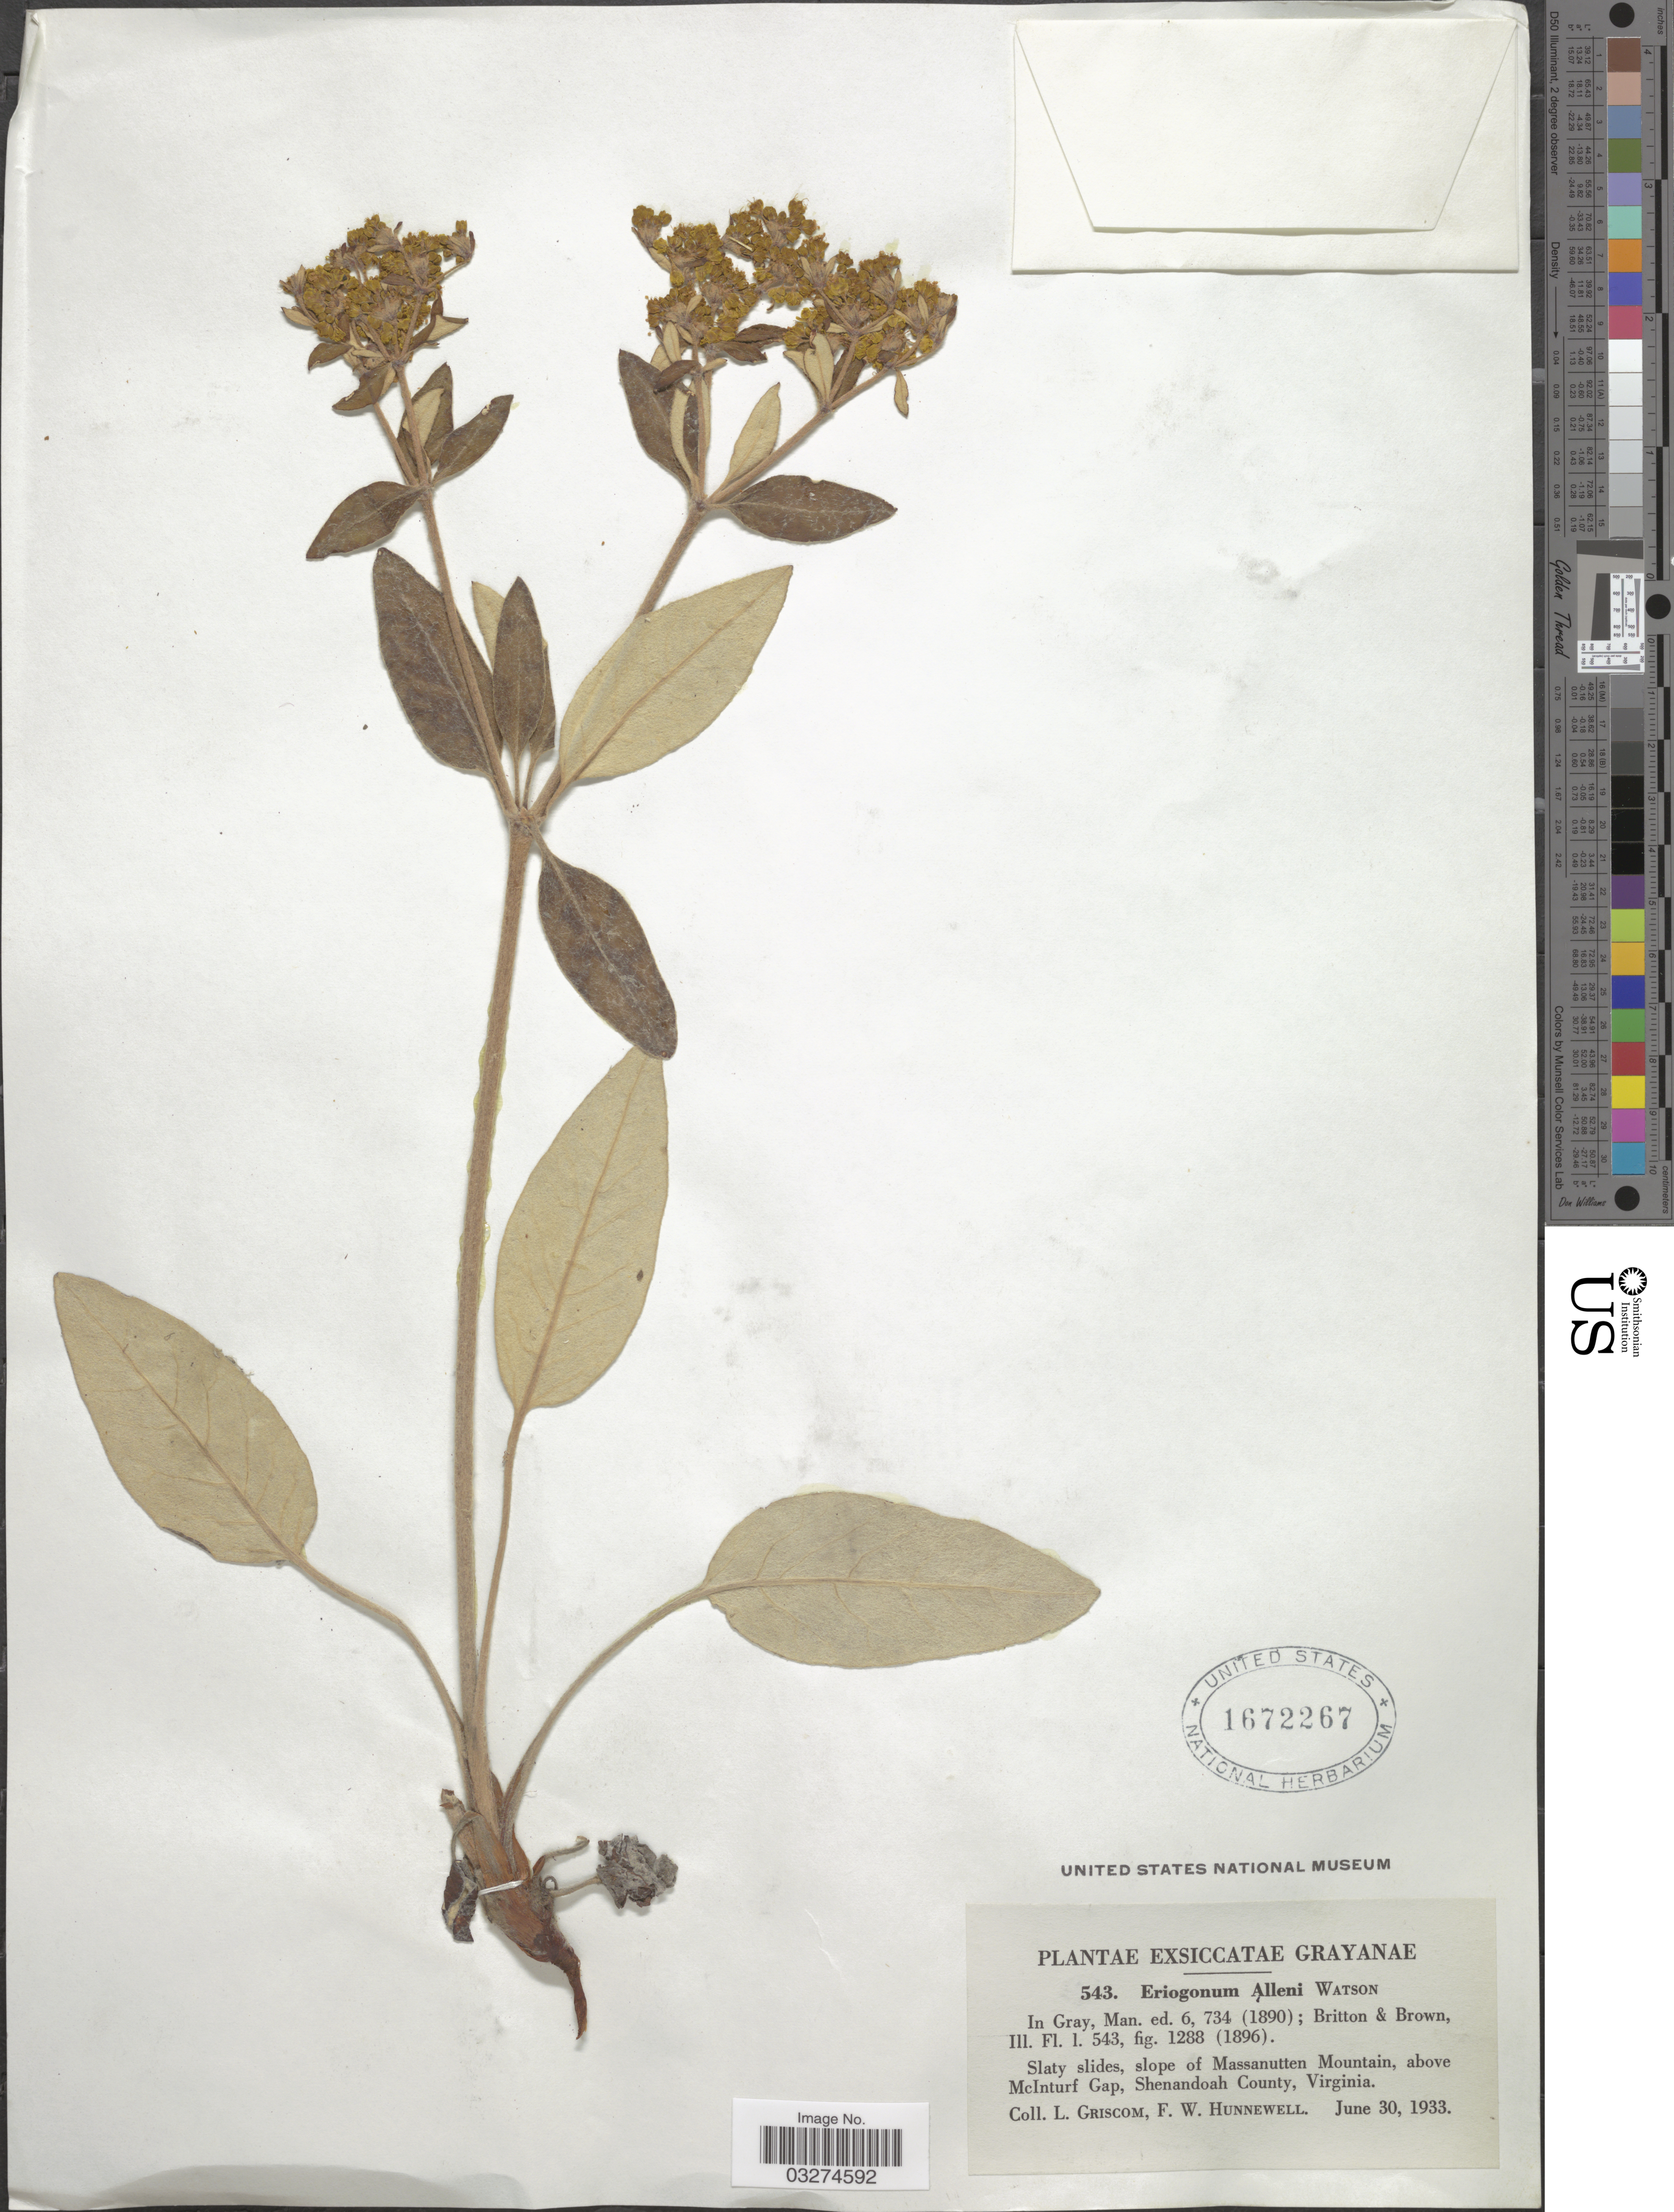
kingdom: Plantae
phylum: Tracheophyta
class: Magnoliopsida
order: Caryophyllales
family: Polygonaceae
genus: Eriogonum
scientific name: Eriogonum alleni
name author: S. Watson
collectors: L. Griscom & F. Hunnewell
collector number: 543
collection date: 1933-06-30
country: United States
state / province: Virginia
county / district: Shenandoah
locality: Slaty slides, slope of Massanutten Mountain, above McInturf Gap, Shenandoah County.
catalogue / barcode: US 1672267